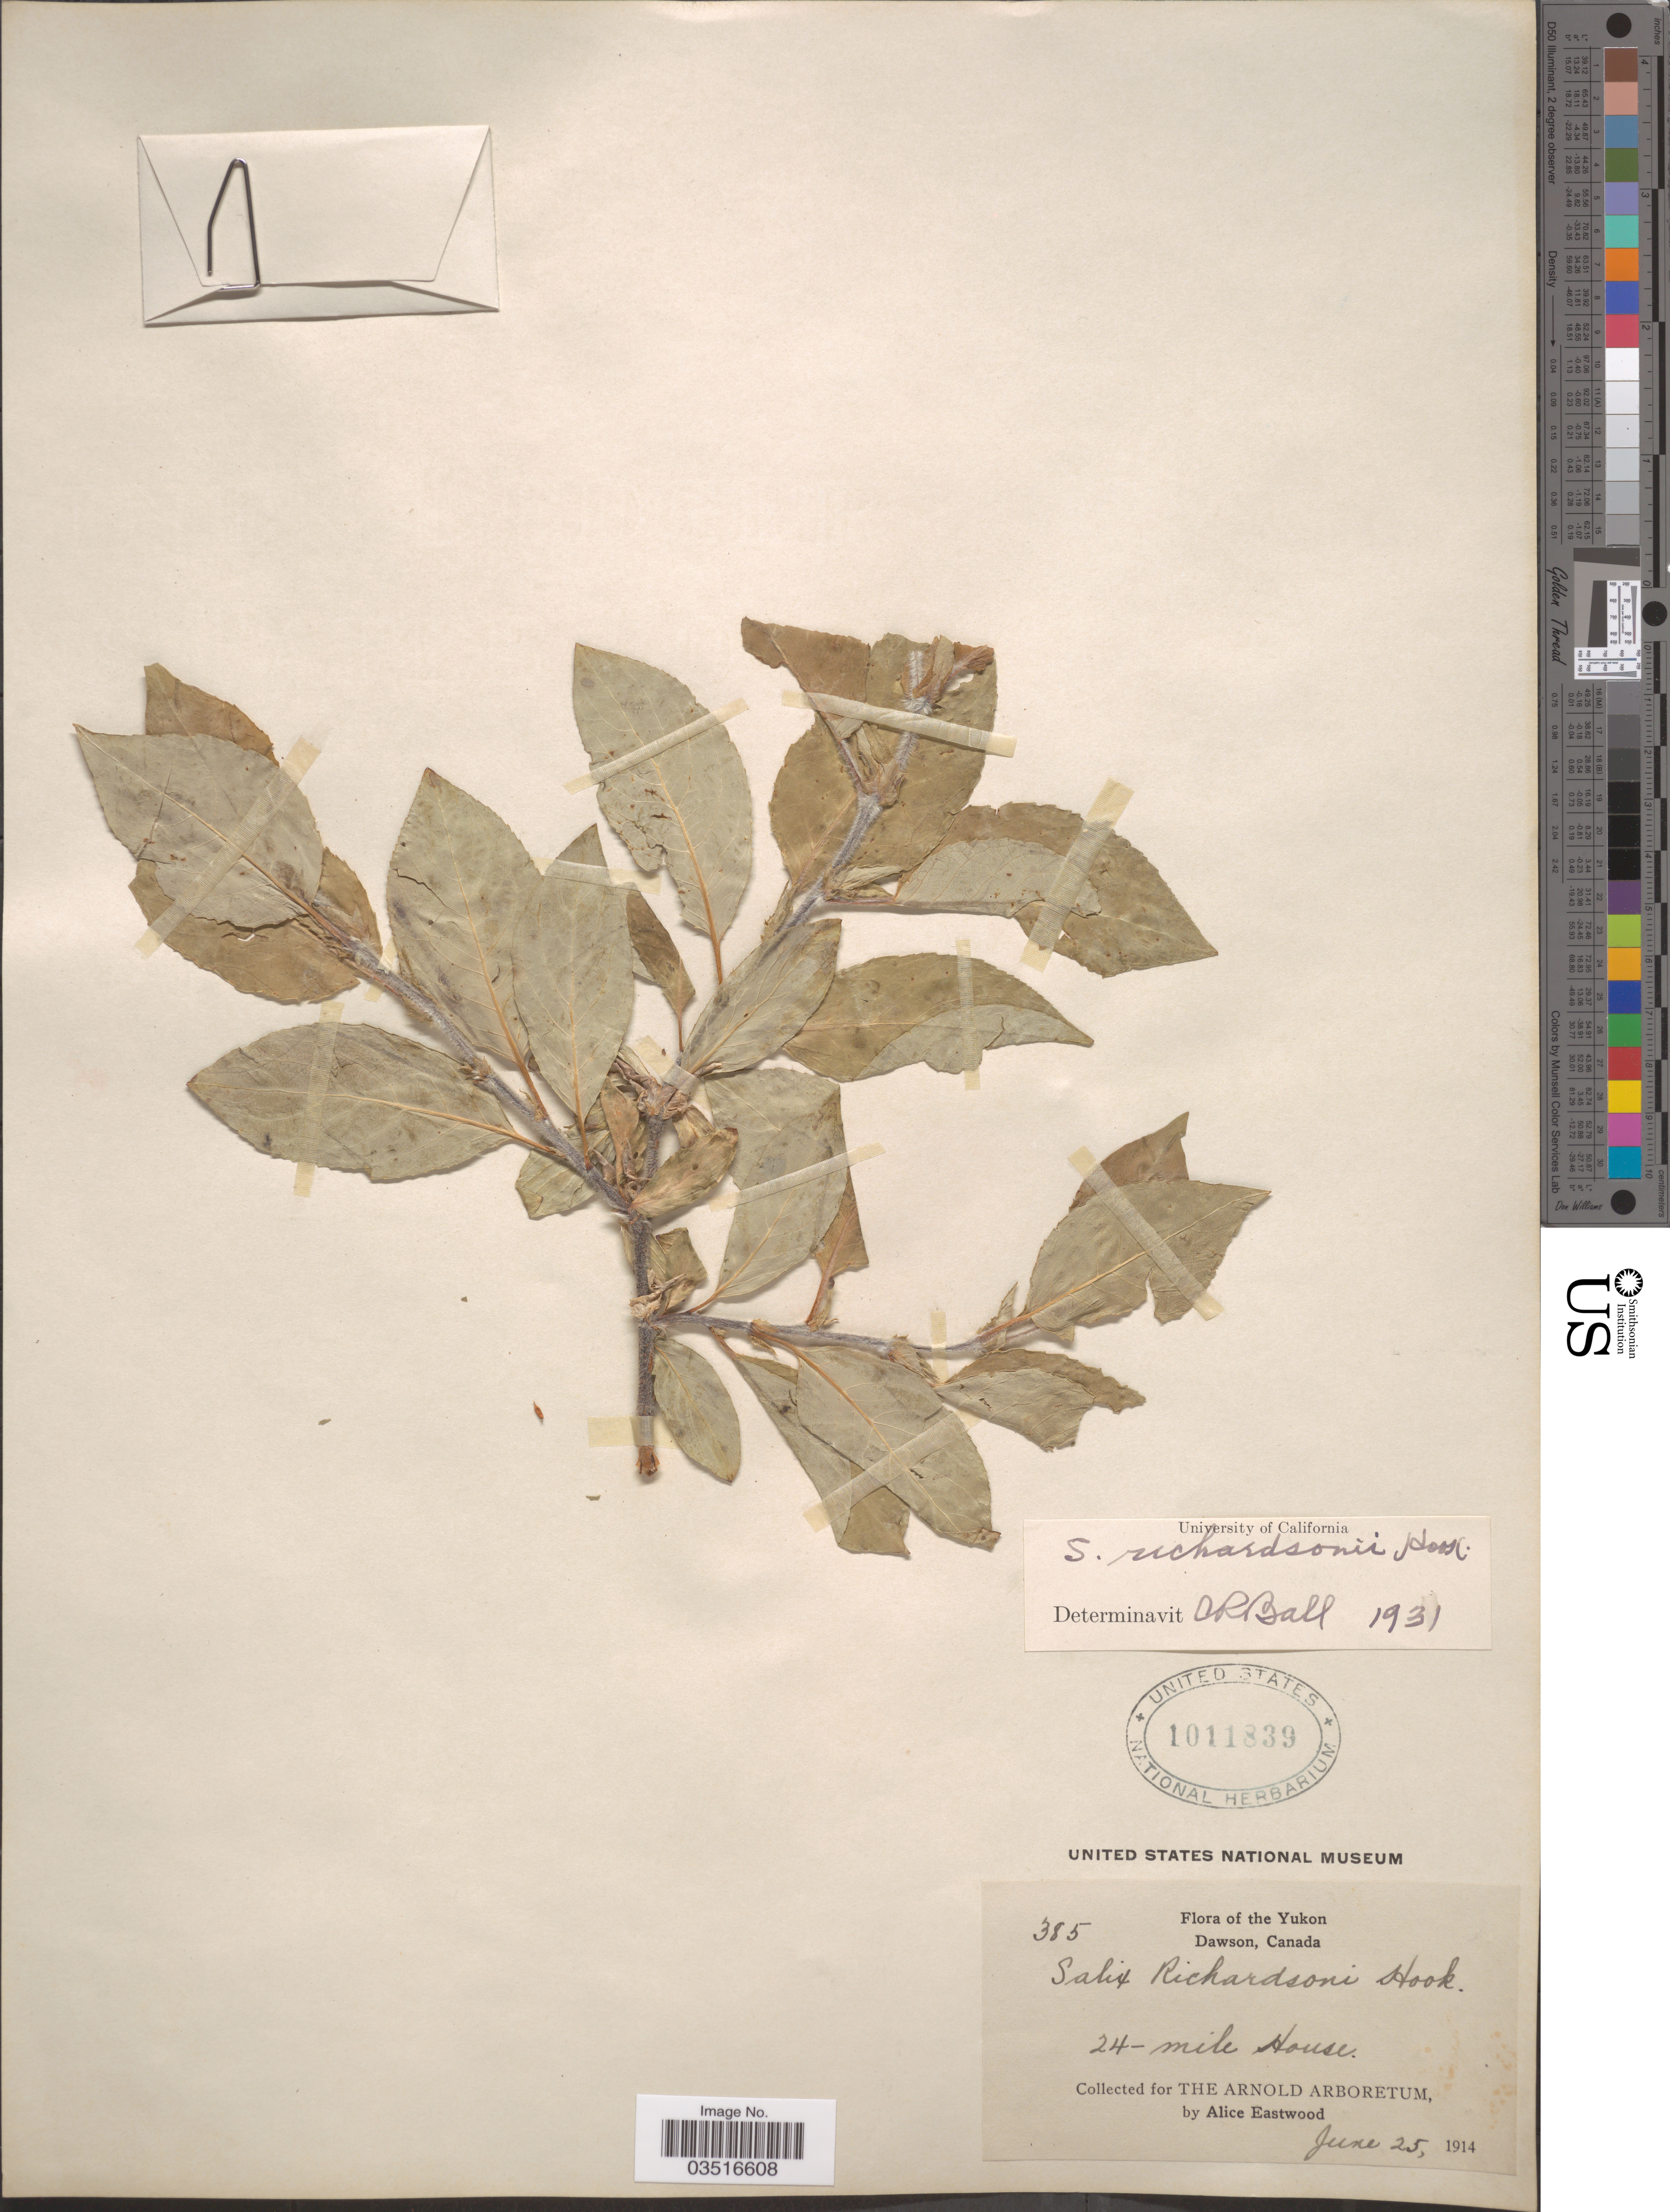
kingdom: Plantae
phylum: Tracheophyta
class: Magnoliopsida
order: Malpighiales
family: Salicaceae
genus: Salix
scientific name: Salix richardsonii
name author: Hook.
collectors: A. Eastwood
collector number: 385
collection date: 1914-06-25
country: Canada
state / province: Yukon Territory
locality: Yukon. Dawson. 24-Mile House.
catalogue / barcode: US 1011839